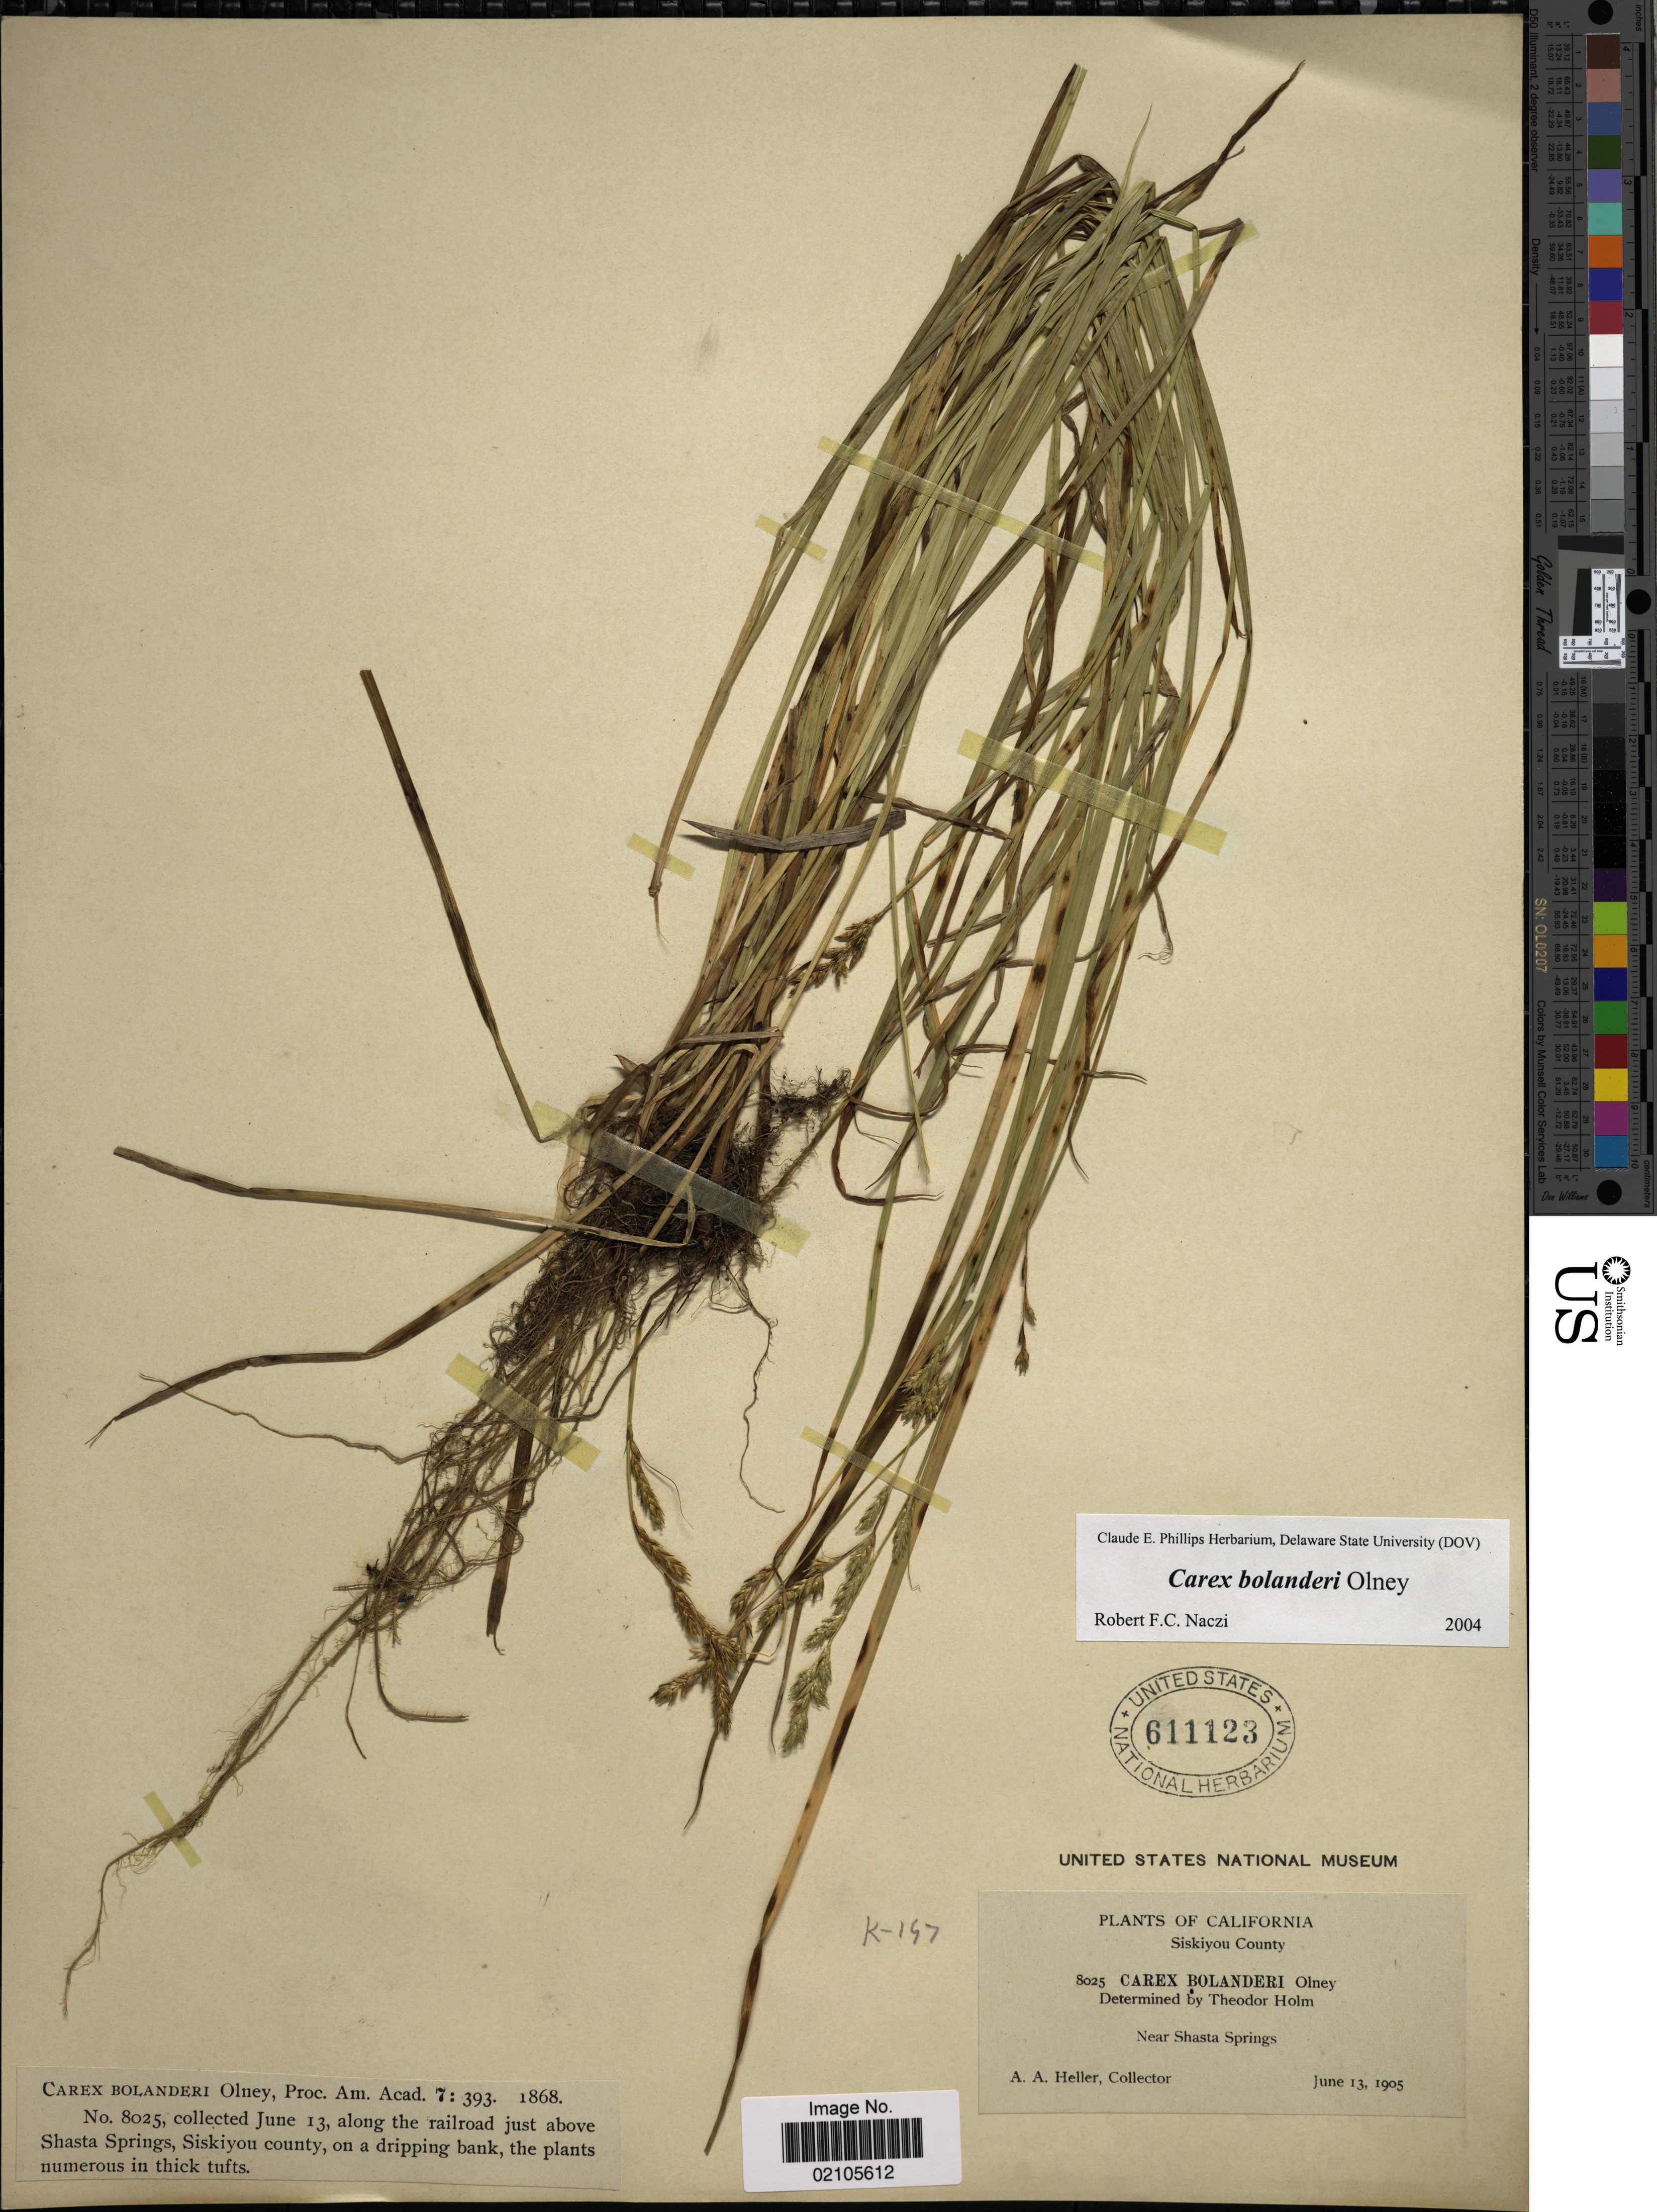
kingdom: Plantae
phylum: Tracheophyta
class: Liliopsida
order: Poales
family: Cyperaceae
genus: Carex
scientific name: Carex bolanderi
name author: Olney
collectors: A. A. Heller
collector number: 8025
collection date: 1905-06-13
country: United States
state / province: California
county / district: Siskiyou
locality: Siskiyou County, Near Shasta Springs, along the railroad just above Shasta Springs, Siskiyou County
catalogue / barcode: US 611123